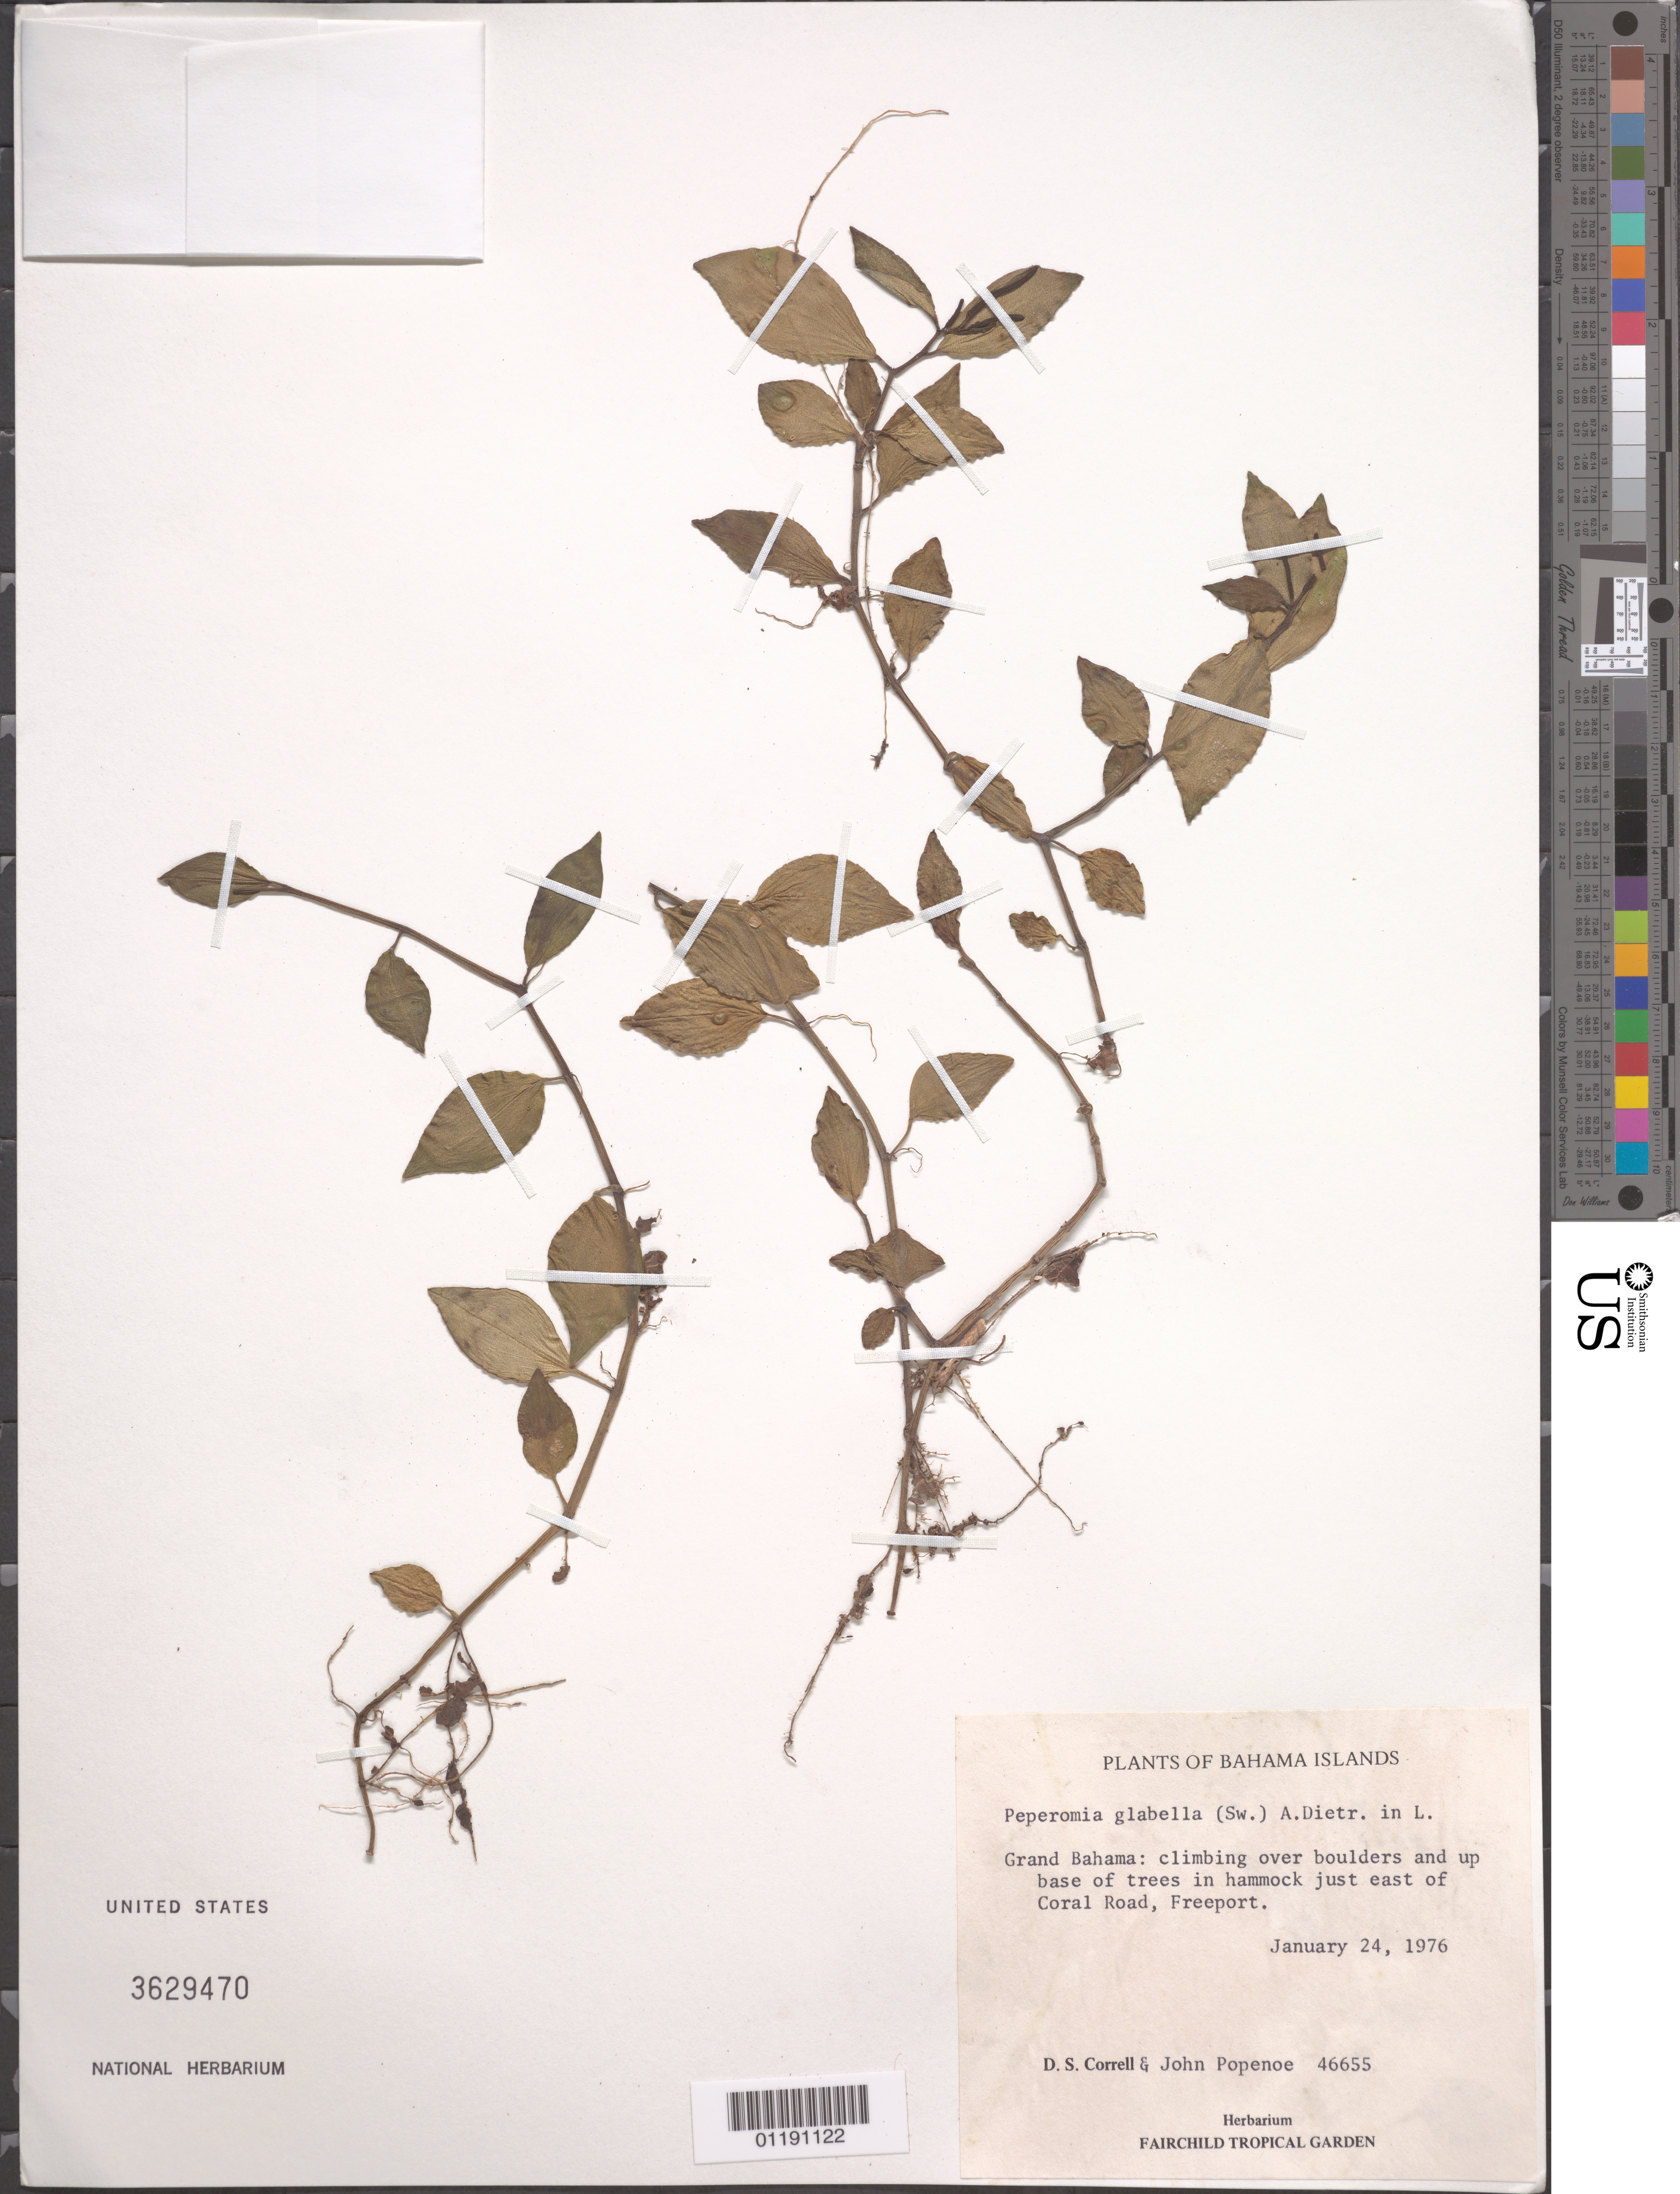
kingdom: Plantae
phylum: Tracheophyta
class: Magnoliopsida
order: Piperales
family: Piperaceae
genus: Peperomia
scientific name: Peperomia glabella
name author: (Sw.) A. Dietr.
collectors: D. S. Correll & J. Popenoe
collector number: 46655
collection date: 1976-01-24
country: Bahamas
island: Grand Bahama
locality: Climbing over boulders and up base of trees in hammock just E of Coral Road, Freeport.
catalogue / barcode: US 3629470